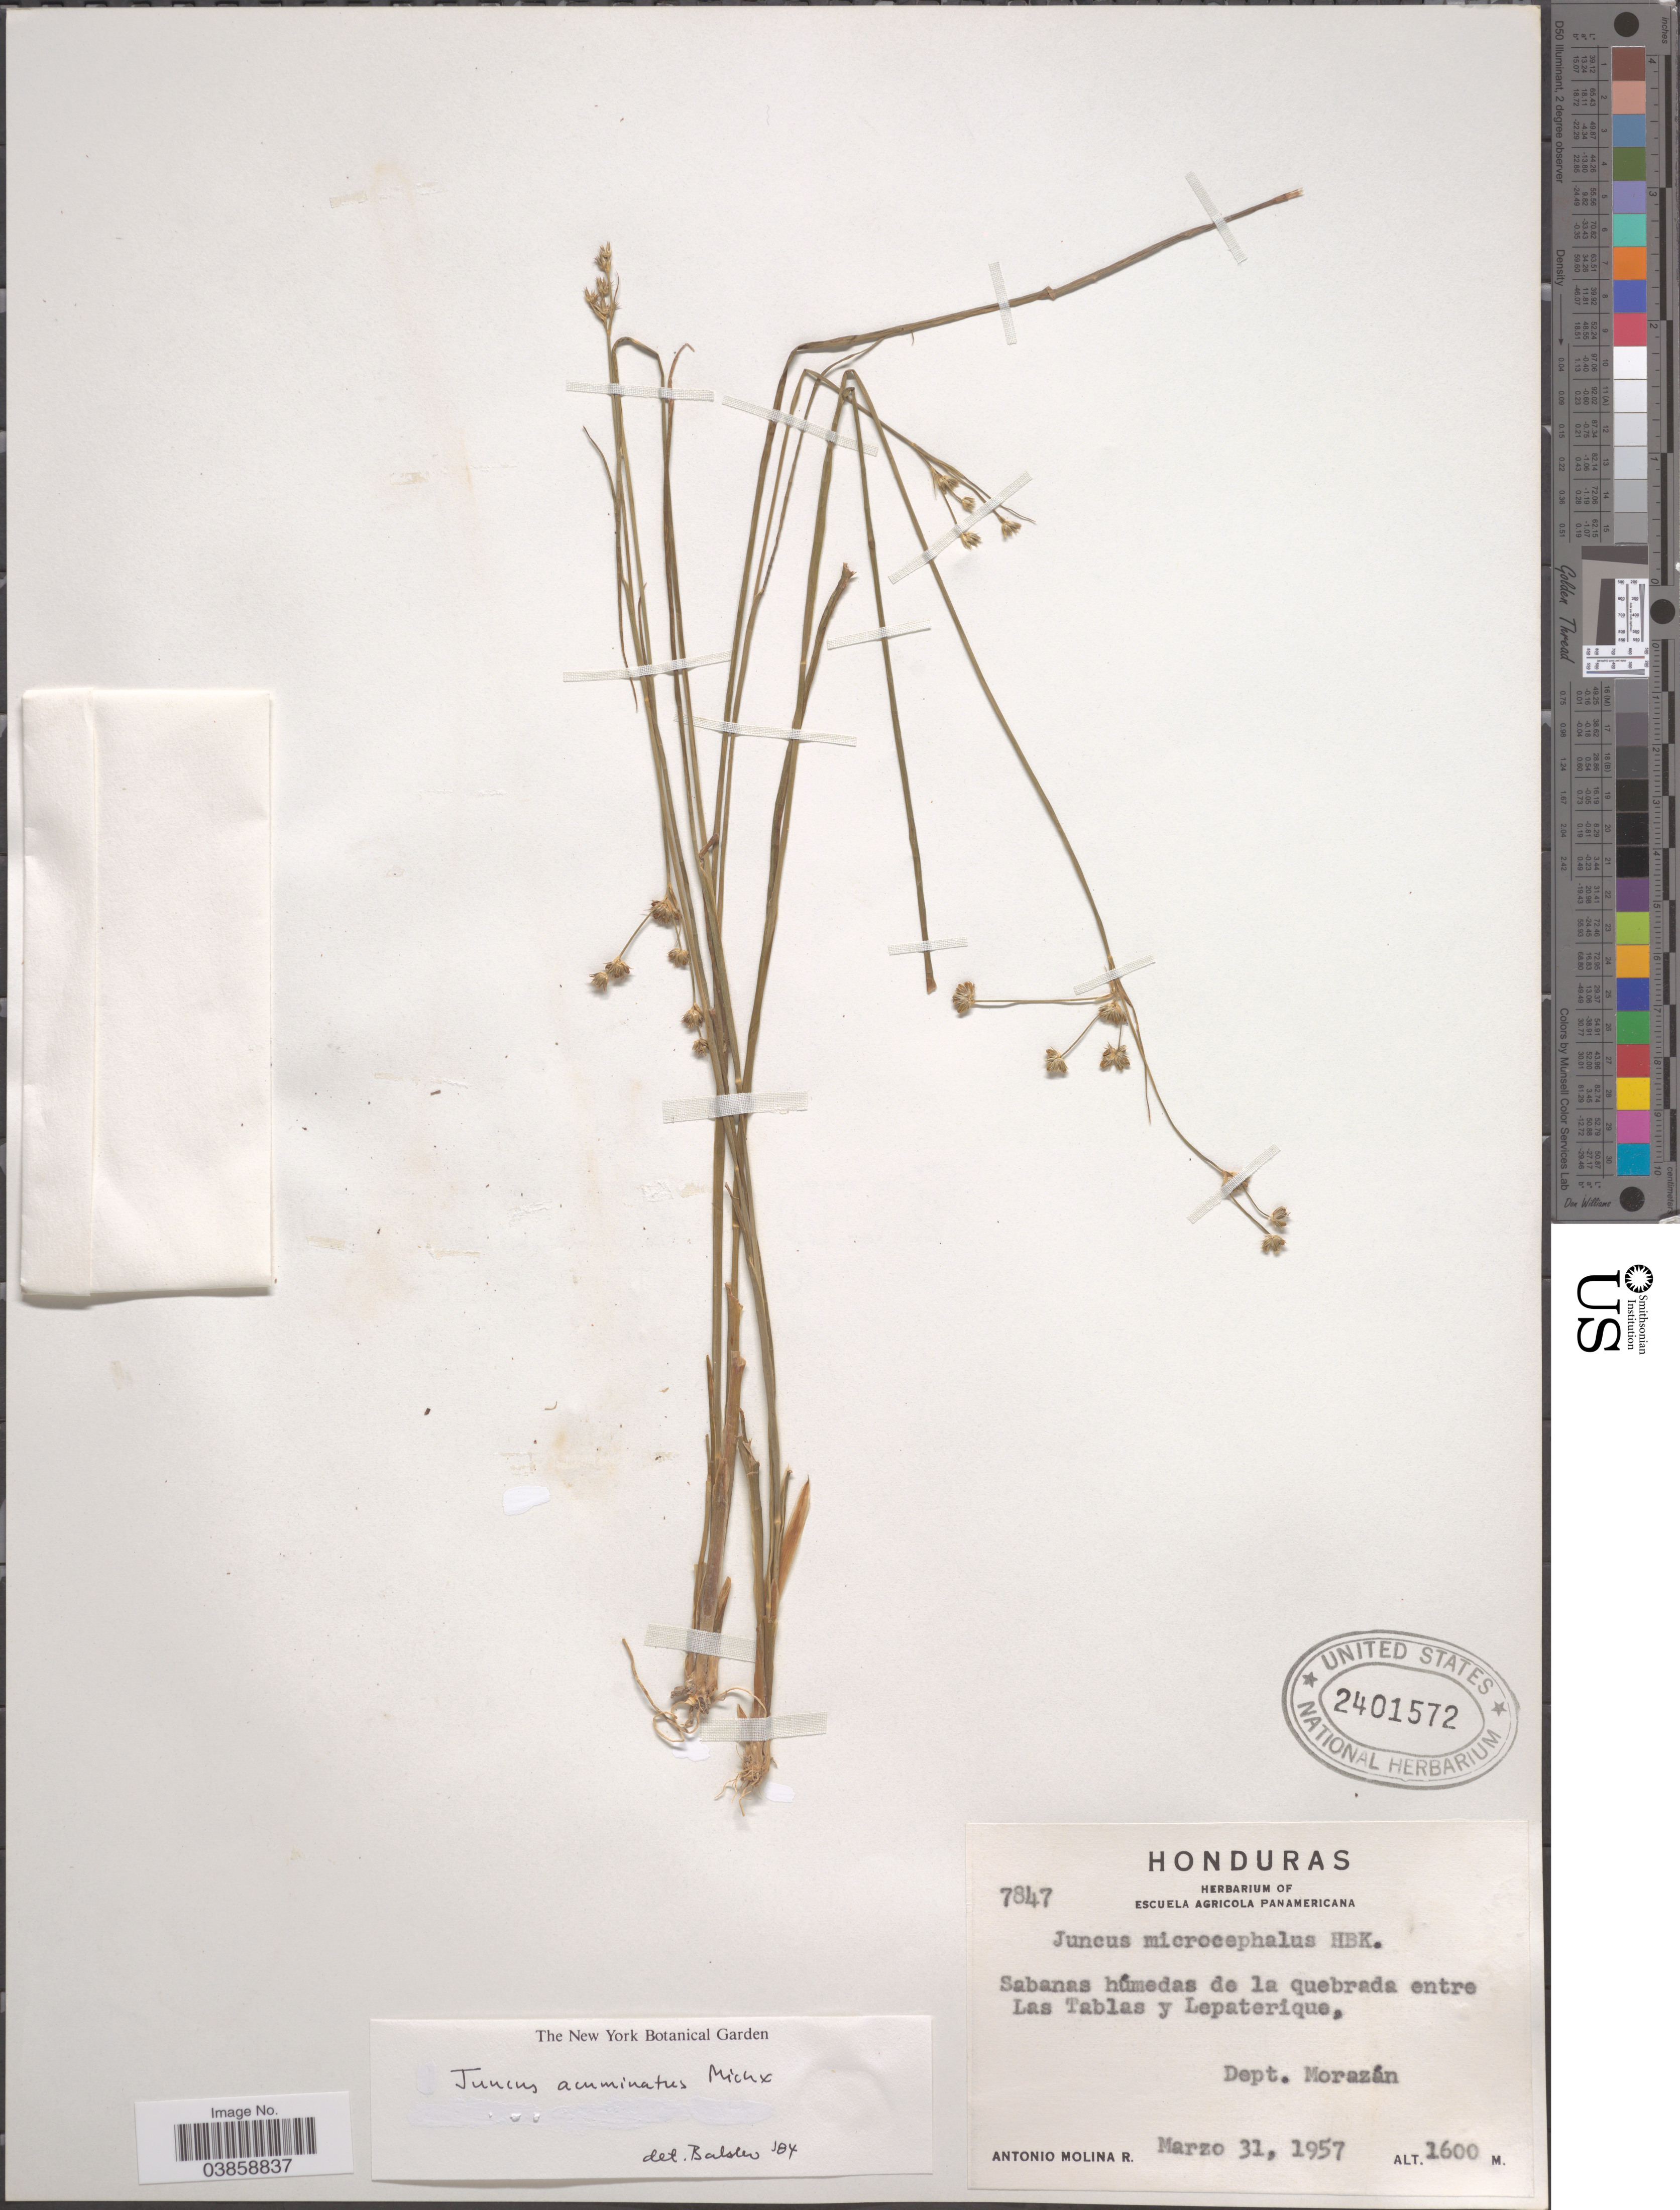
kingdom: Plantae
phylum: Tracheophyta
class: Liliopsida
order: Poales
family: Juncaceae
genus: Juncus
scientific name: Juncus acuminatus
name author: Michx.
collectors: A. Molina R.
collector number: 7847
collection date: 1957-03-31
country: Honduras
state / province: Fco. Morazán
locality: Sabanas húmedas de la quebrada entre Las Tablas y Lepaterique, Dept. Morazán.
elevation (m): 1600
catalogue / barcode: US 2401572